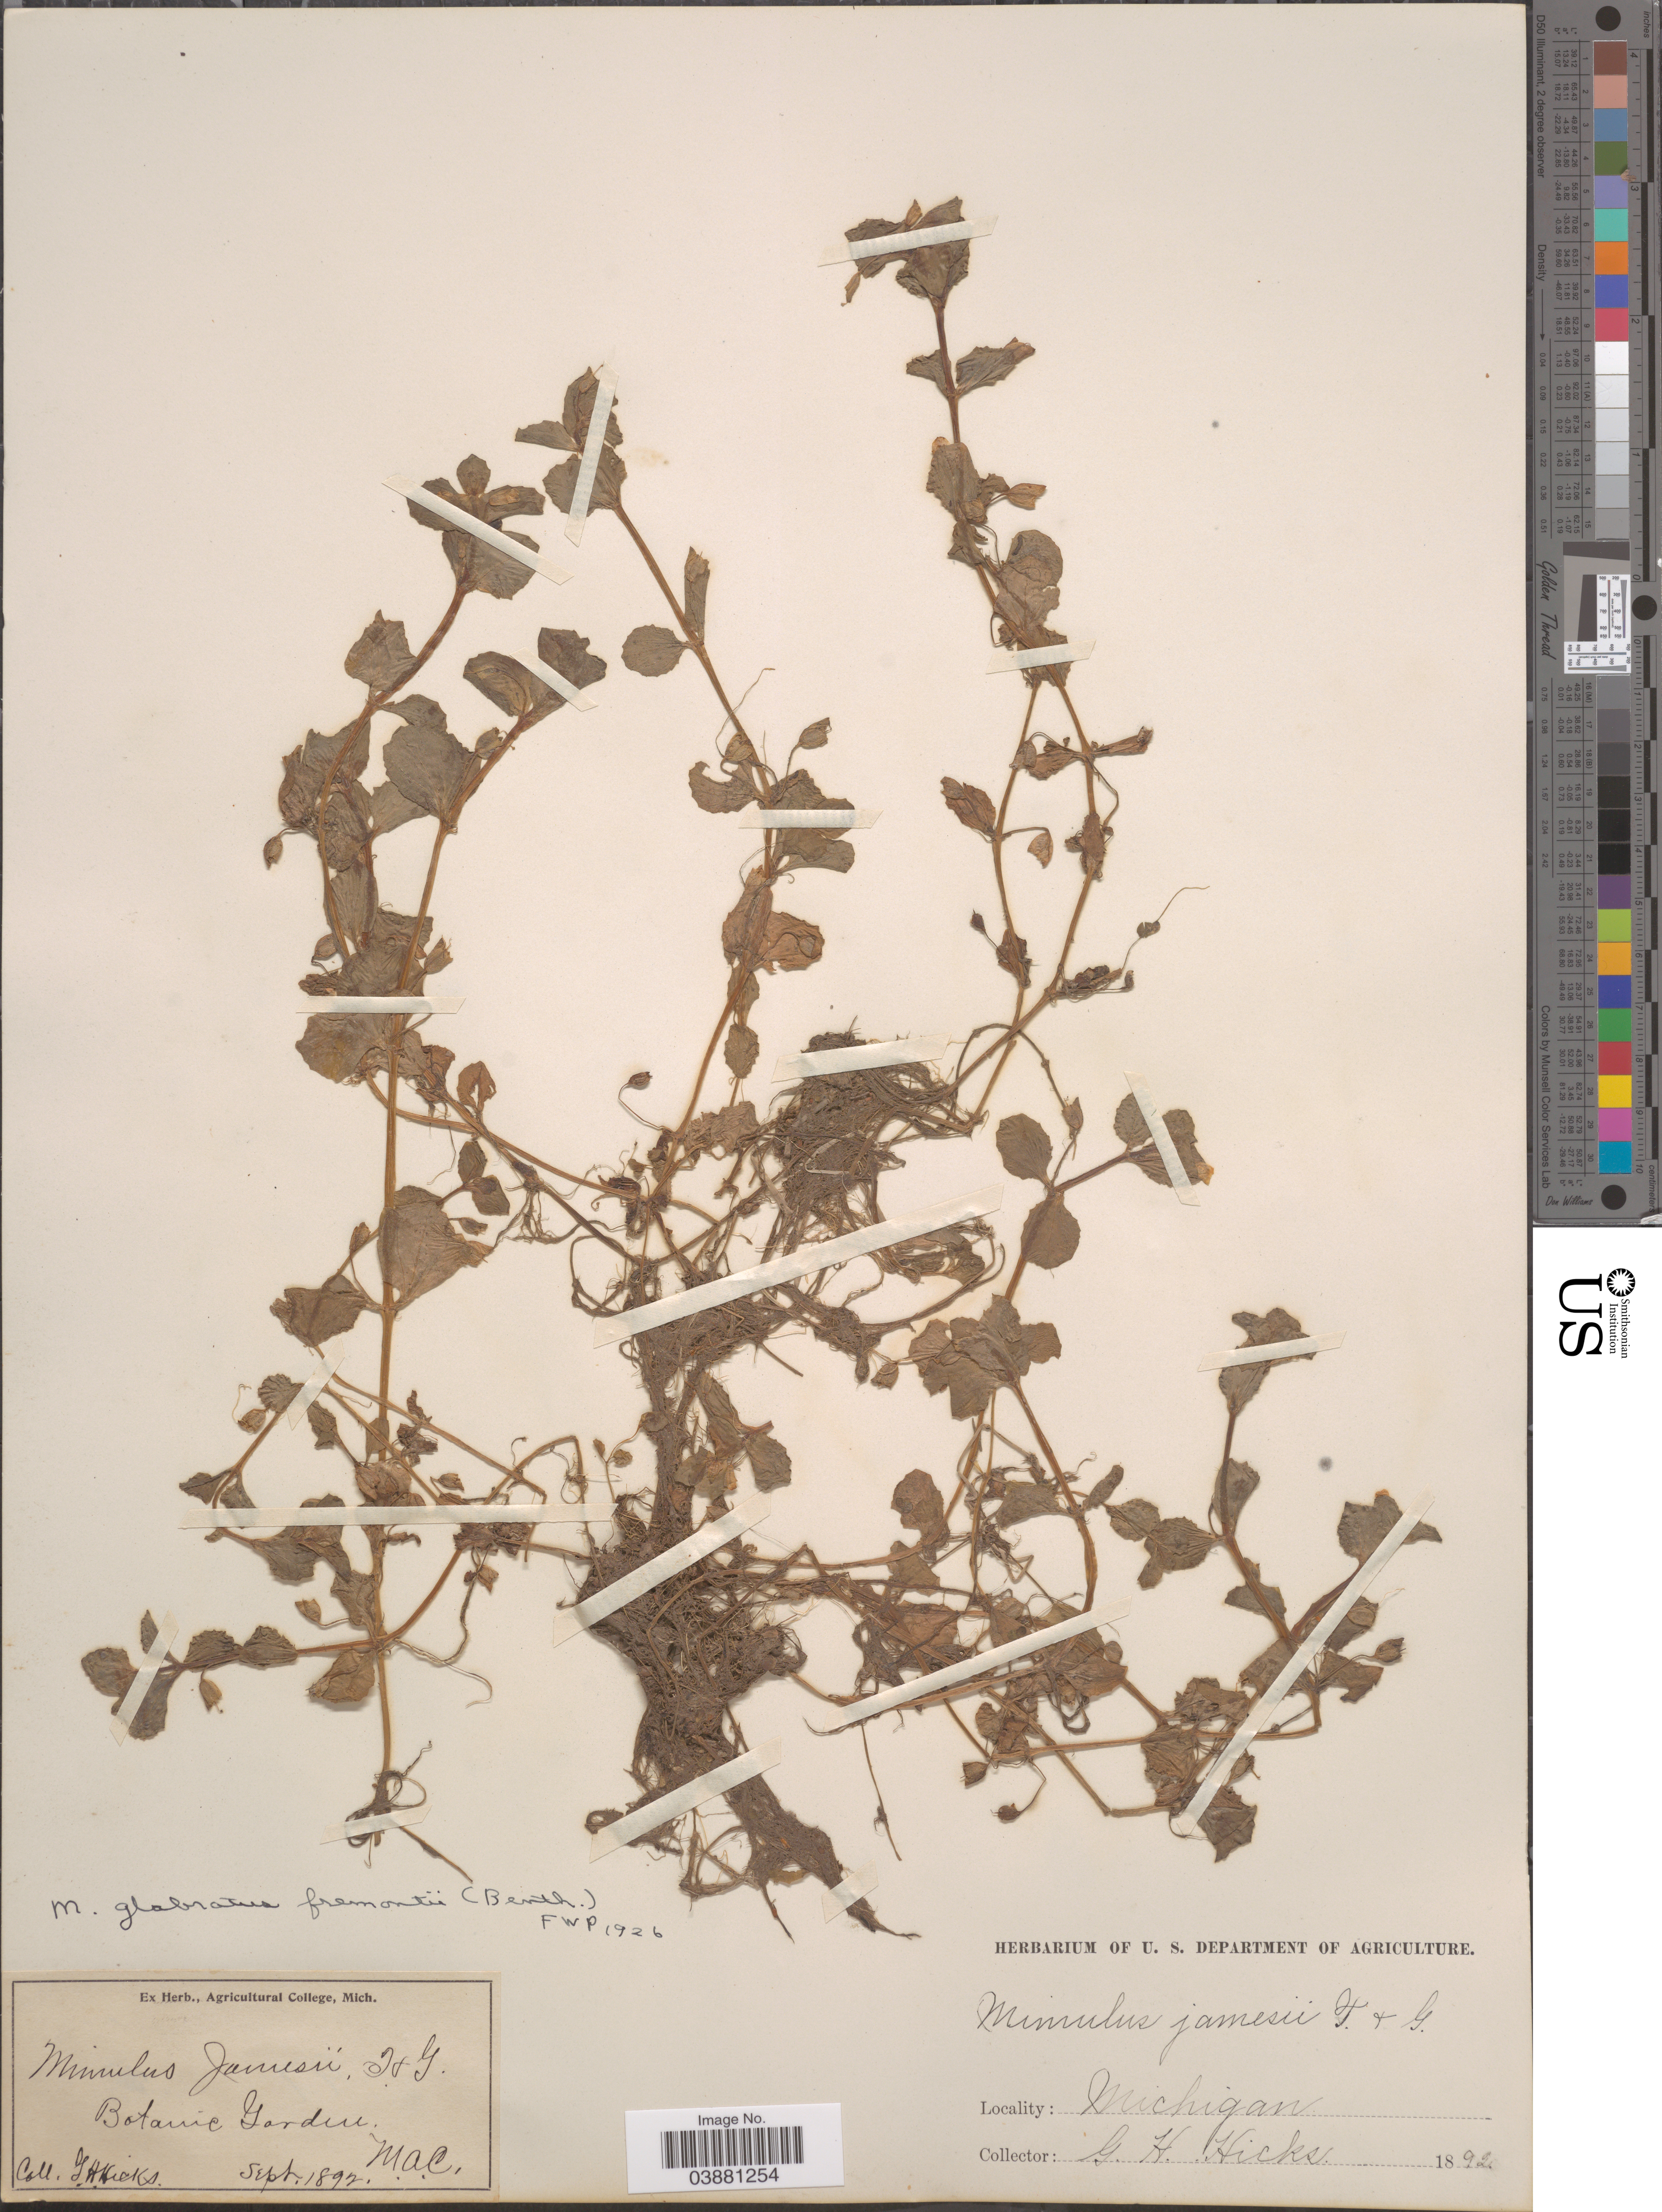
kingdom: Plantae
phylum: Tracheophyta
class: Magnoliopsida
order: Lamiales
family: Phrymaceae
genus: Mimulus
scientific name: Mimulus glabratus var. fremontii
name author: Kunth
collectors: G. Hicks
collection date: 1892-09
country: United States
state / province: Michigan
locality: Botanic Garden. Mac.